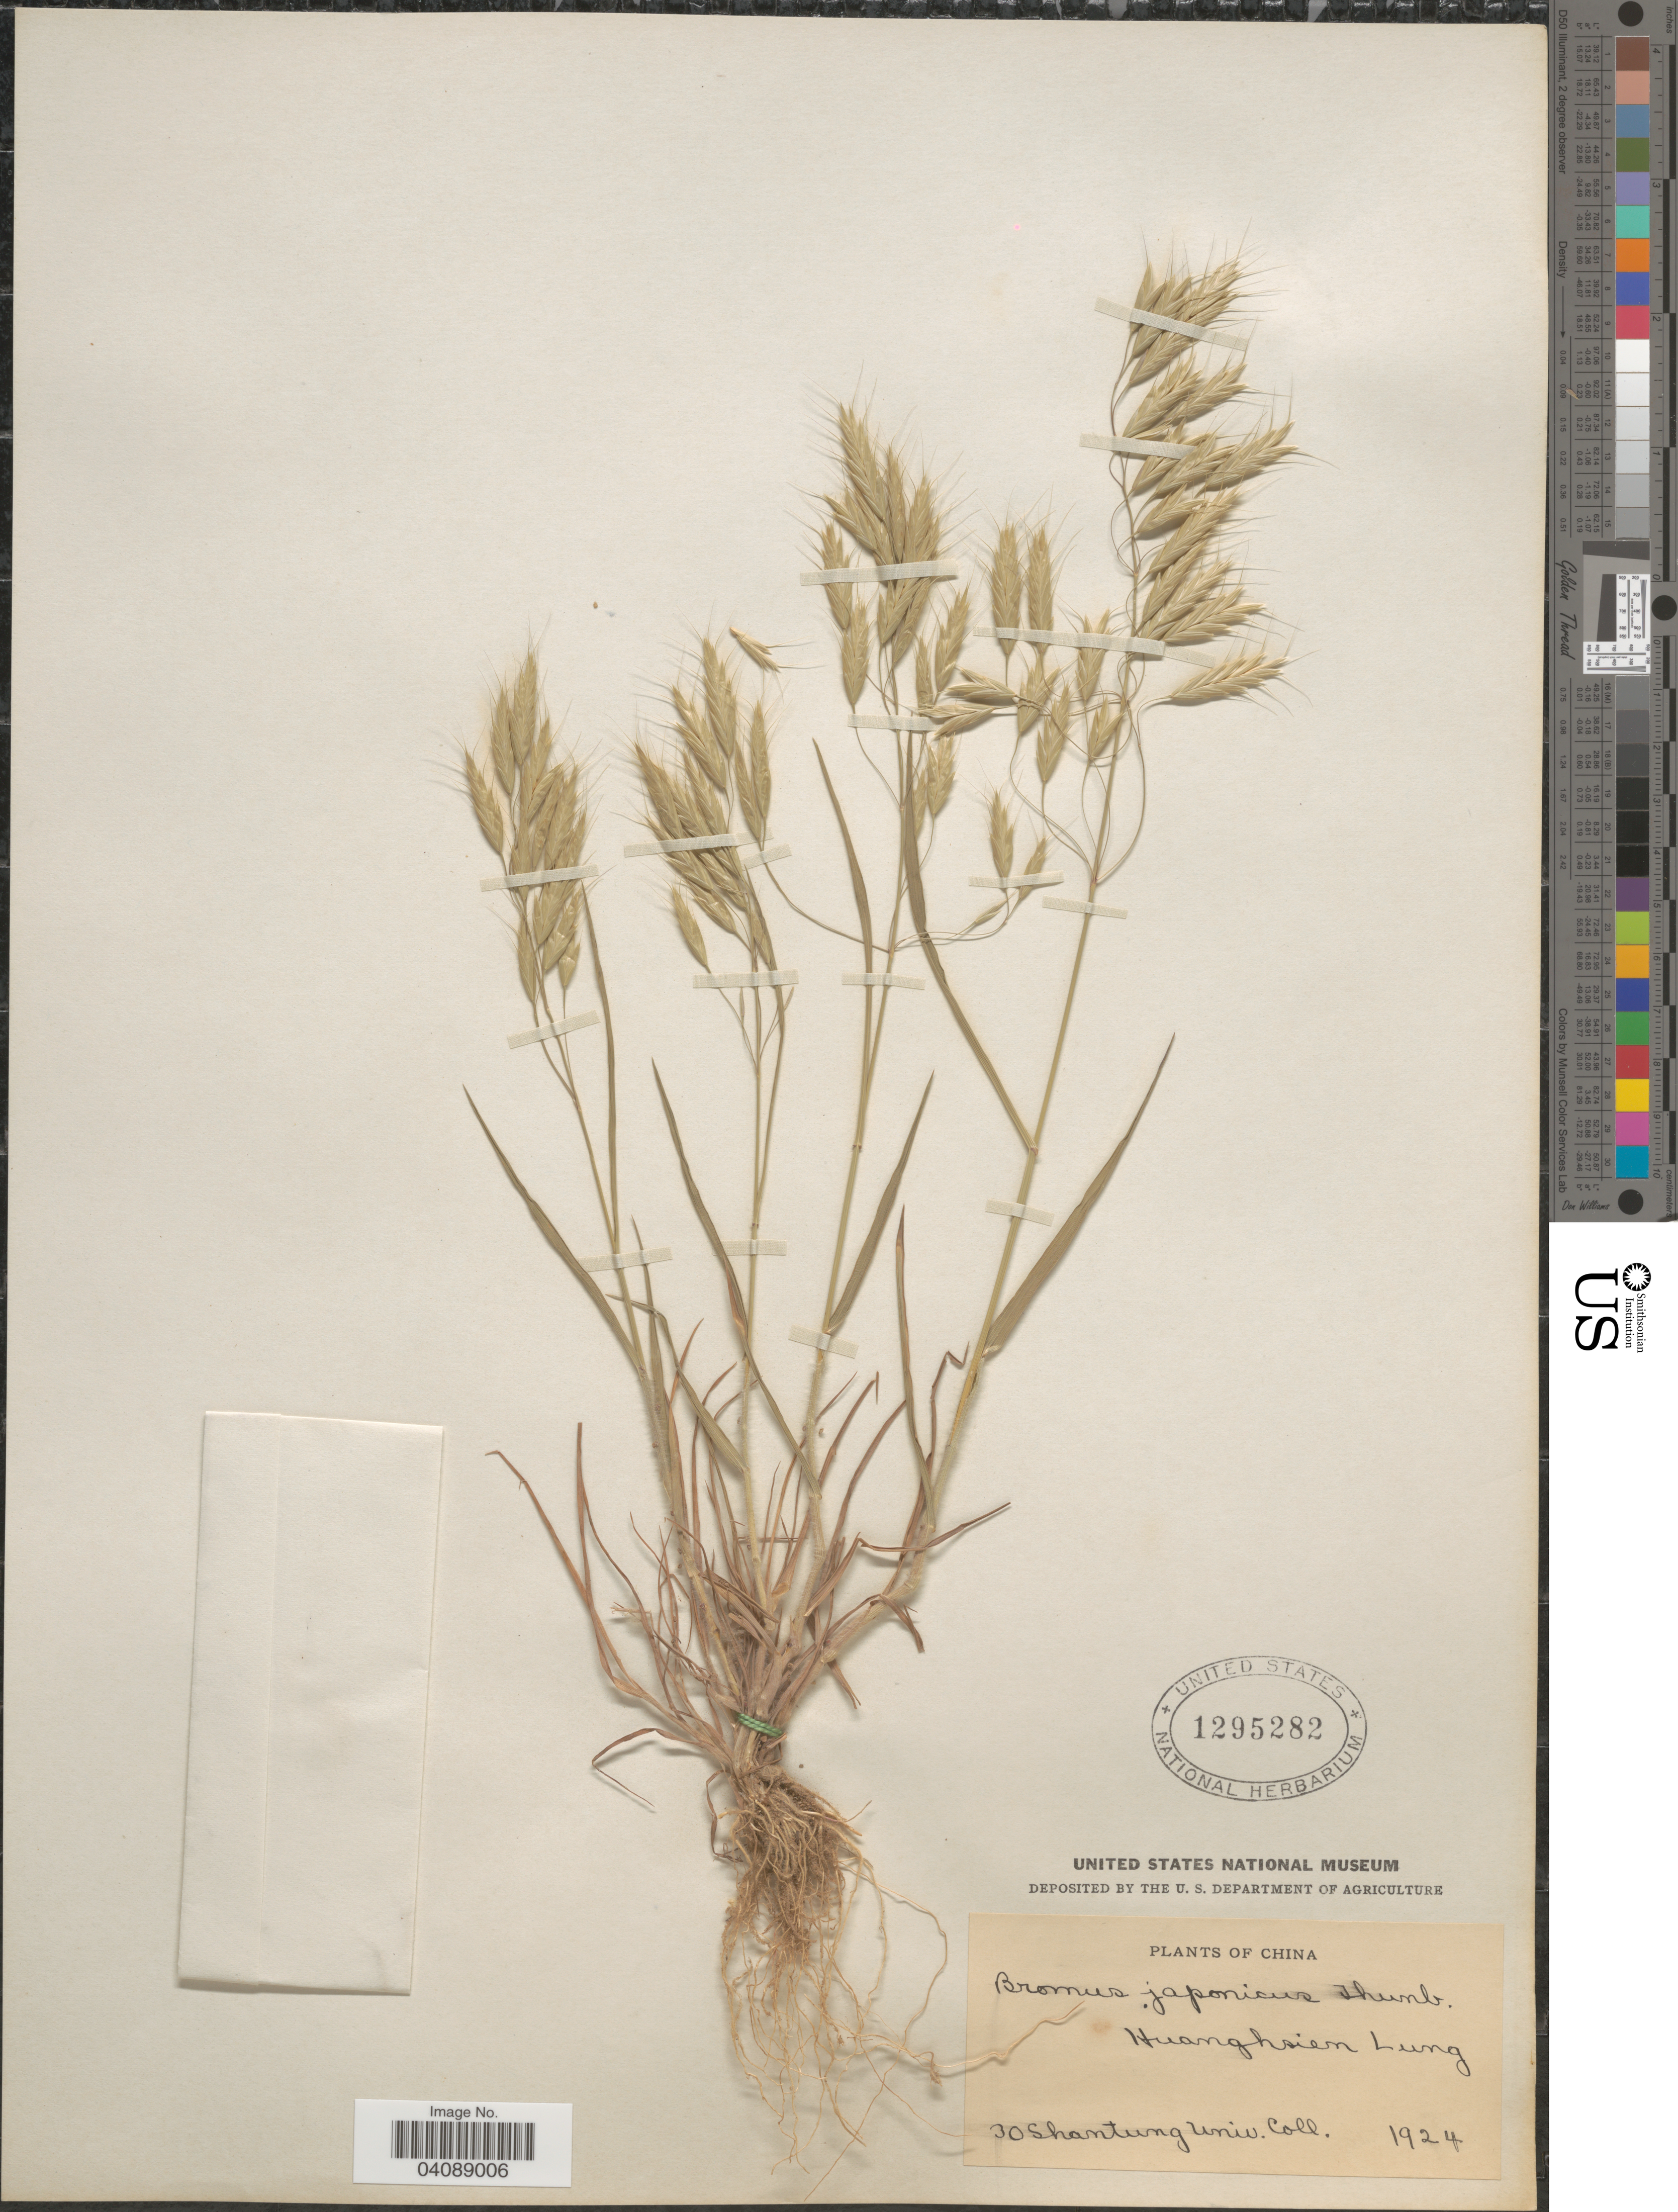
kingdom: Plantae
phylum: Tracheophyta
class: Liliopsida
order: Poales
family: Poaceae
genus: Bromus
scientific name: Bromus japonicus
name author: Houtt.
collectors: Shantung University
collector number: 30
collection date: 1924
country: China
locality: Huanghsien Lung.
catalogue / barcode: US 1295282